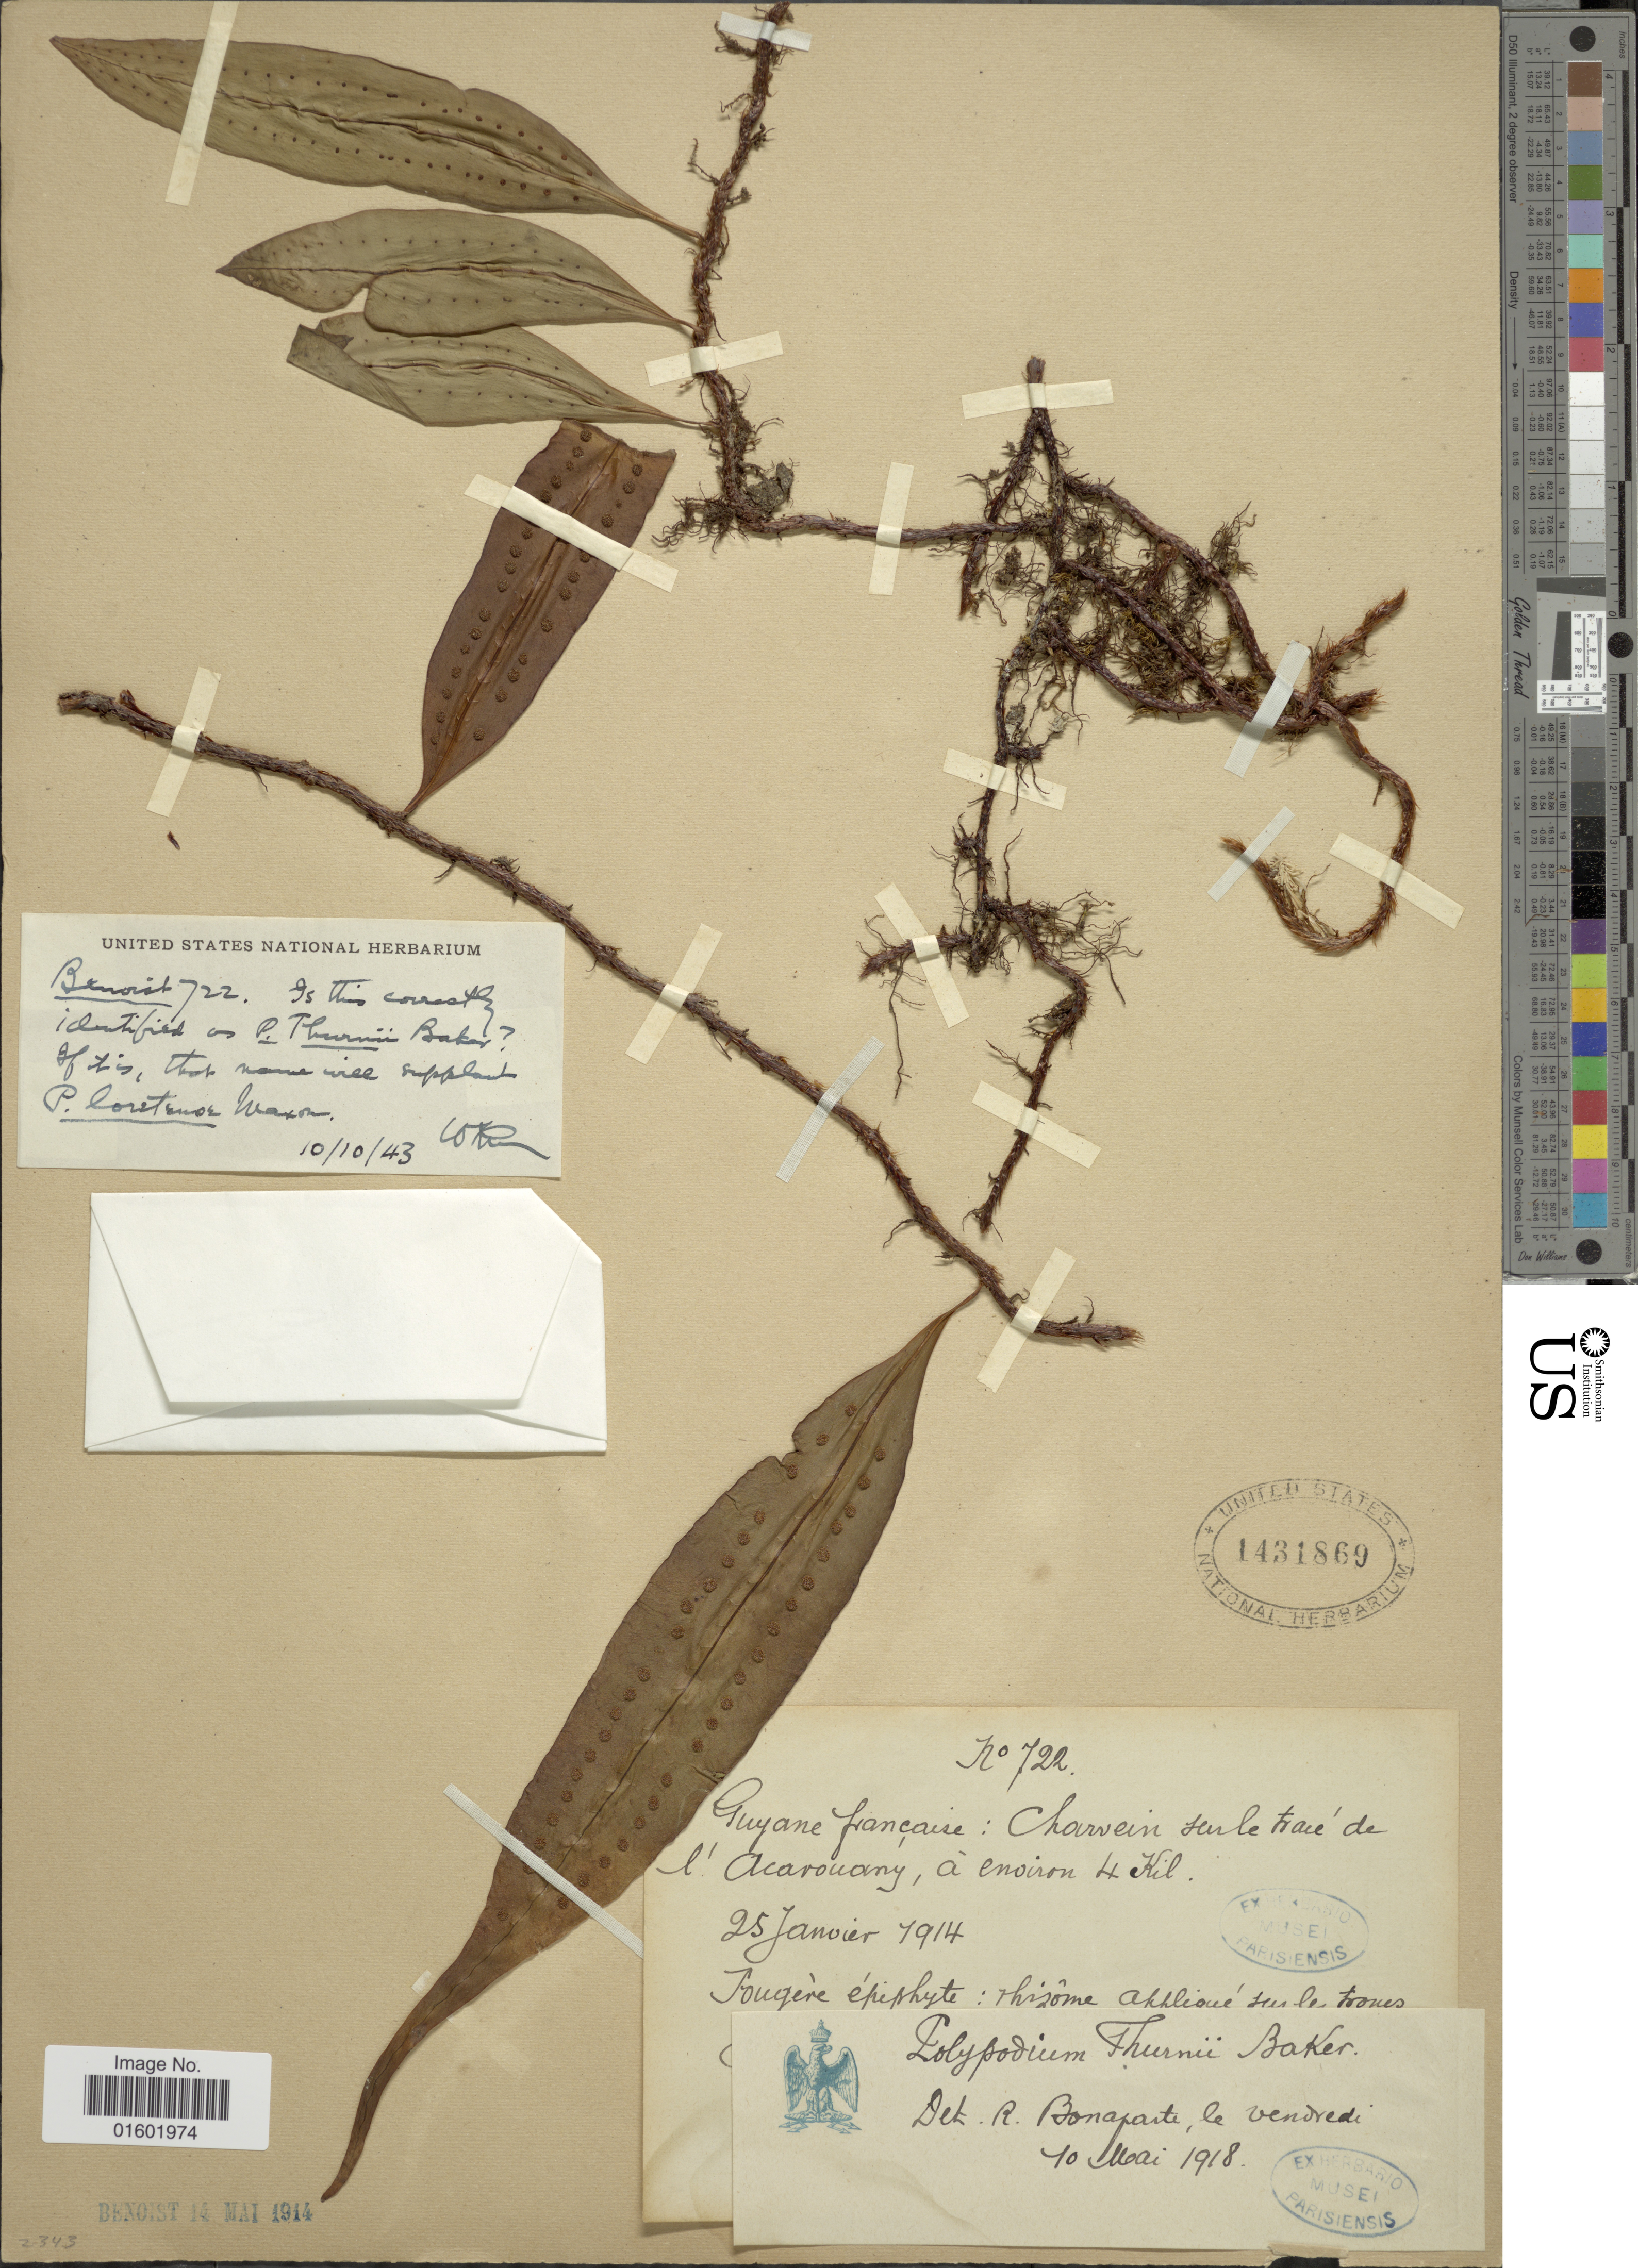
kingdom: Plantae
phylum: Tracheophyta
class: Polypodiopsida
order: Polypodiales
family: Polypodiaceae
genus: Microgramma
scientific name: Microgramma thurnii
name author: (Baker) R.M. Tryon & Stolze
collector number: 722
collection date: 1914-01-25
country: French Guiana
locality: Guyane fancaise: Charvein sur Le tracé de L'Acarouany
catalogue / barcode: US 1431869